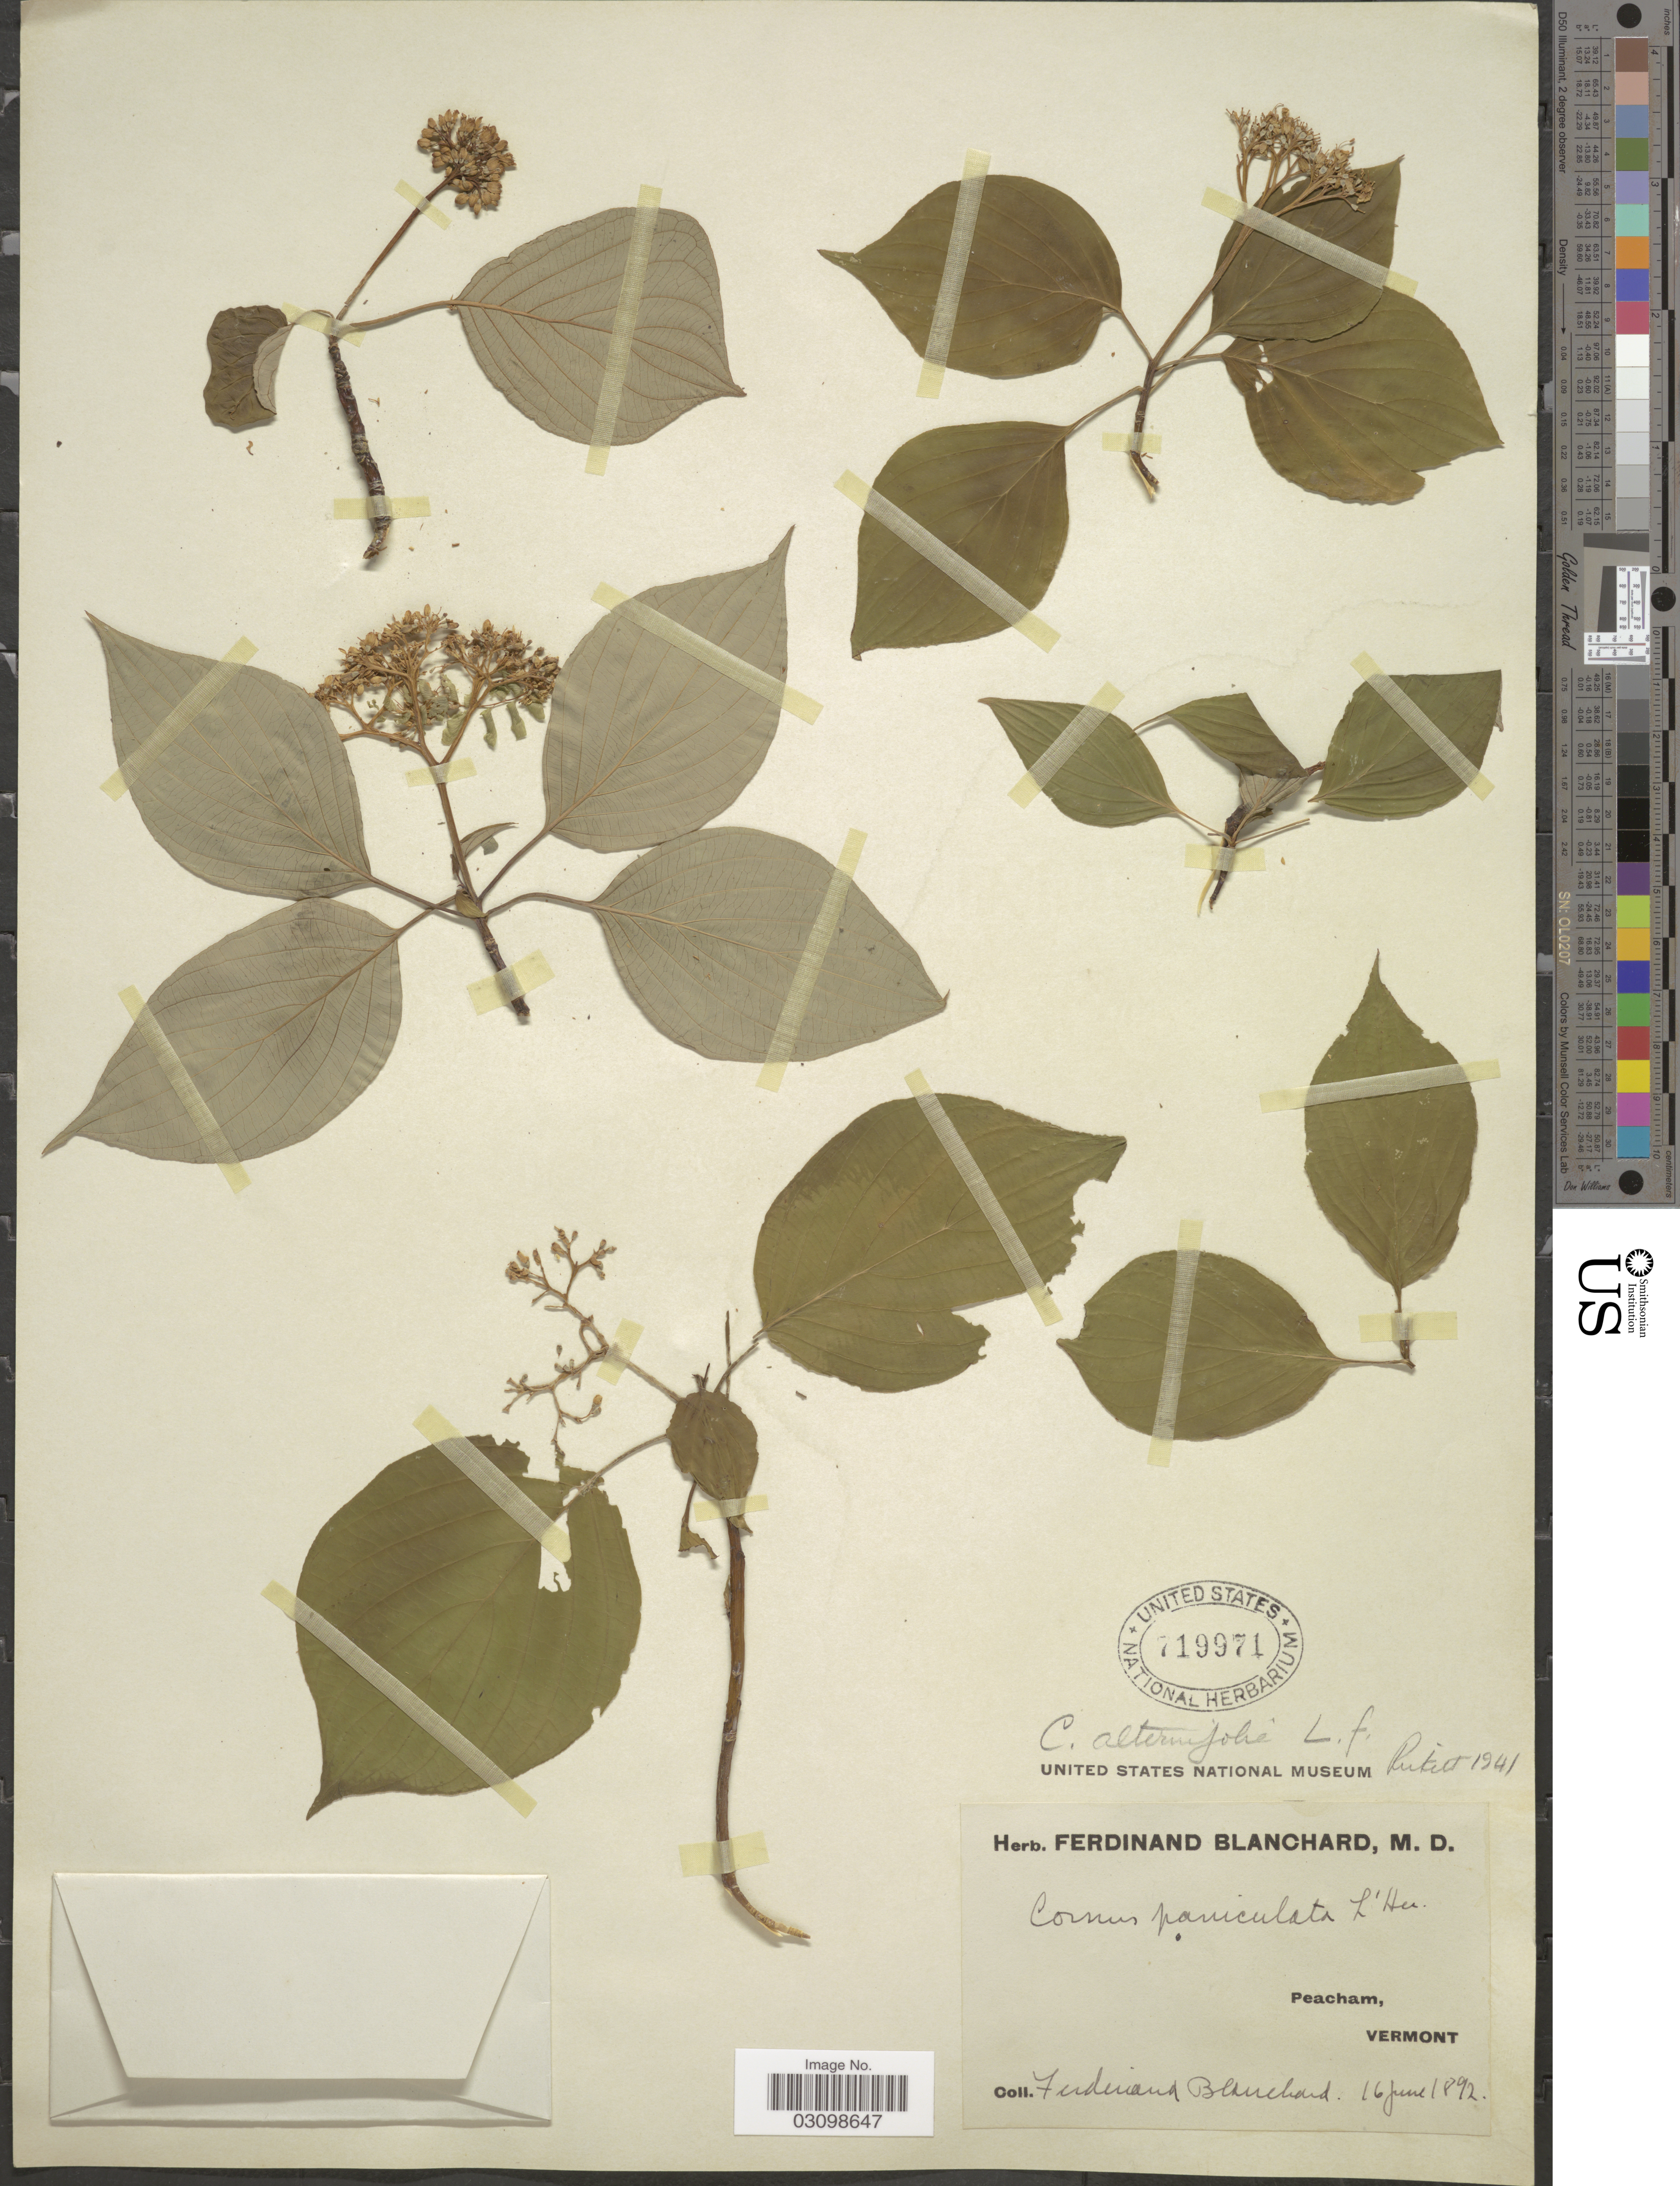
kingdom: Plantae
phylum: Tracheophyta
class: Magnoliopsida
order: Cornales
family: Cornaceae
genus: Cornus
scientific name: Cornus alternifolia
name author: L.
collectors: F. Blanchard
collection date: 1892-06-16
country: United States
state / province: Vermont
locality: Peacham.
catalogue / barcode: US 719971